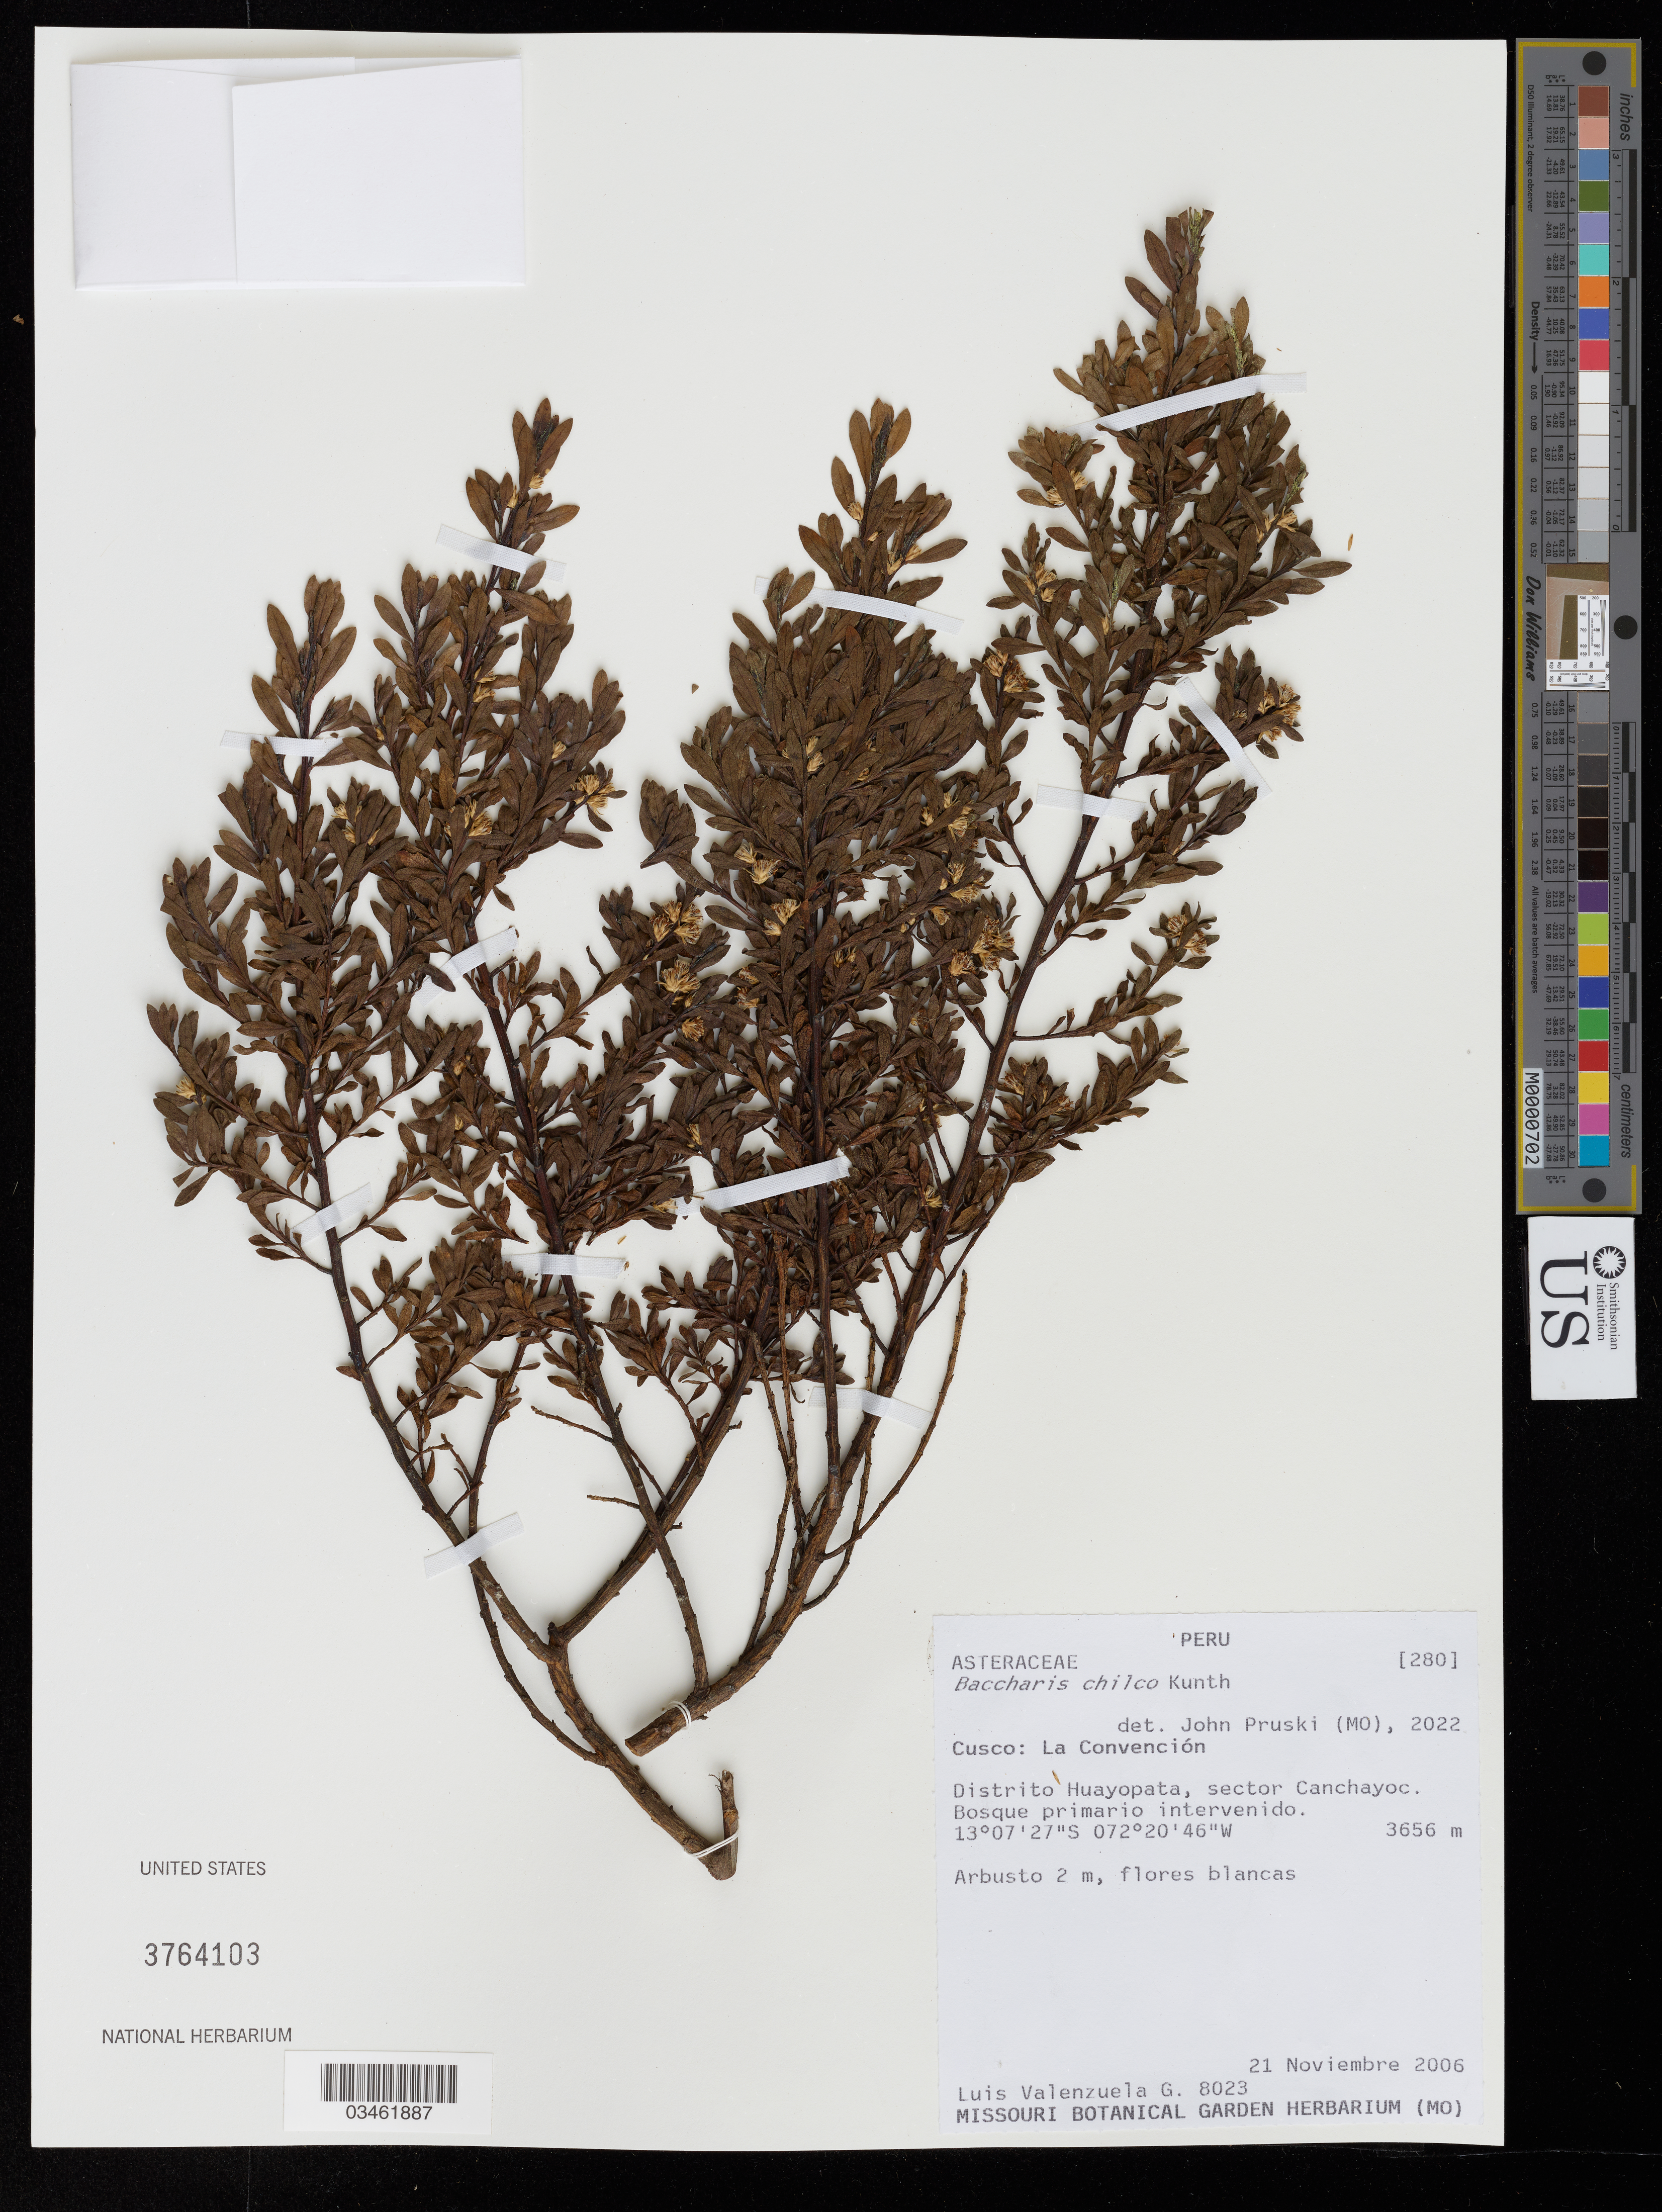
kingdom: Plantae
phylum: Tracheophyta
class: Magnoliopsida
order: Asterales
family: Asteraceae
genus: Baccharis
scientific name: Baccharis chilco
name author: Kunth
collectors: L. Valenzuela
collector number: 8023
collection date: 2006-11-21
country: Peru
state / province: Cusco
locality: La Convención. Distrito Huayopata, sector Canchayoc.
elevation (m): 3656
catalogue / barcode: US 3764103